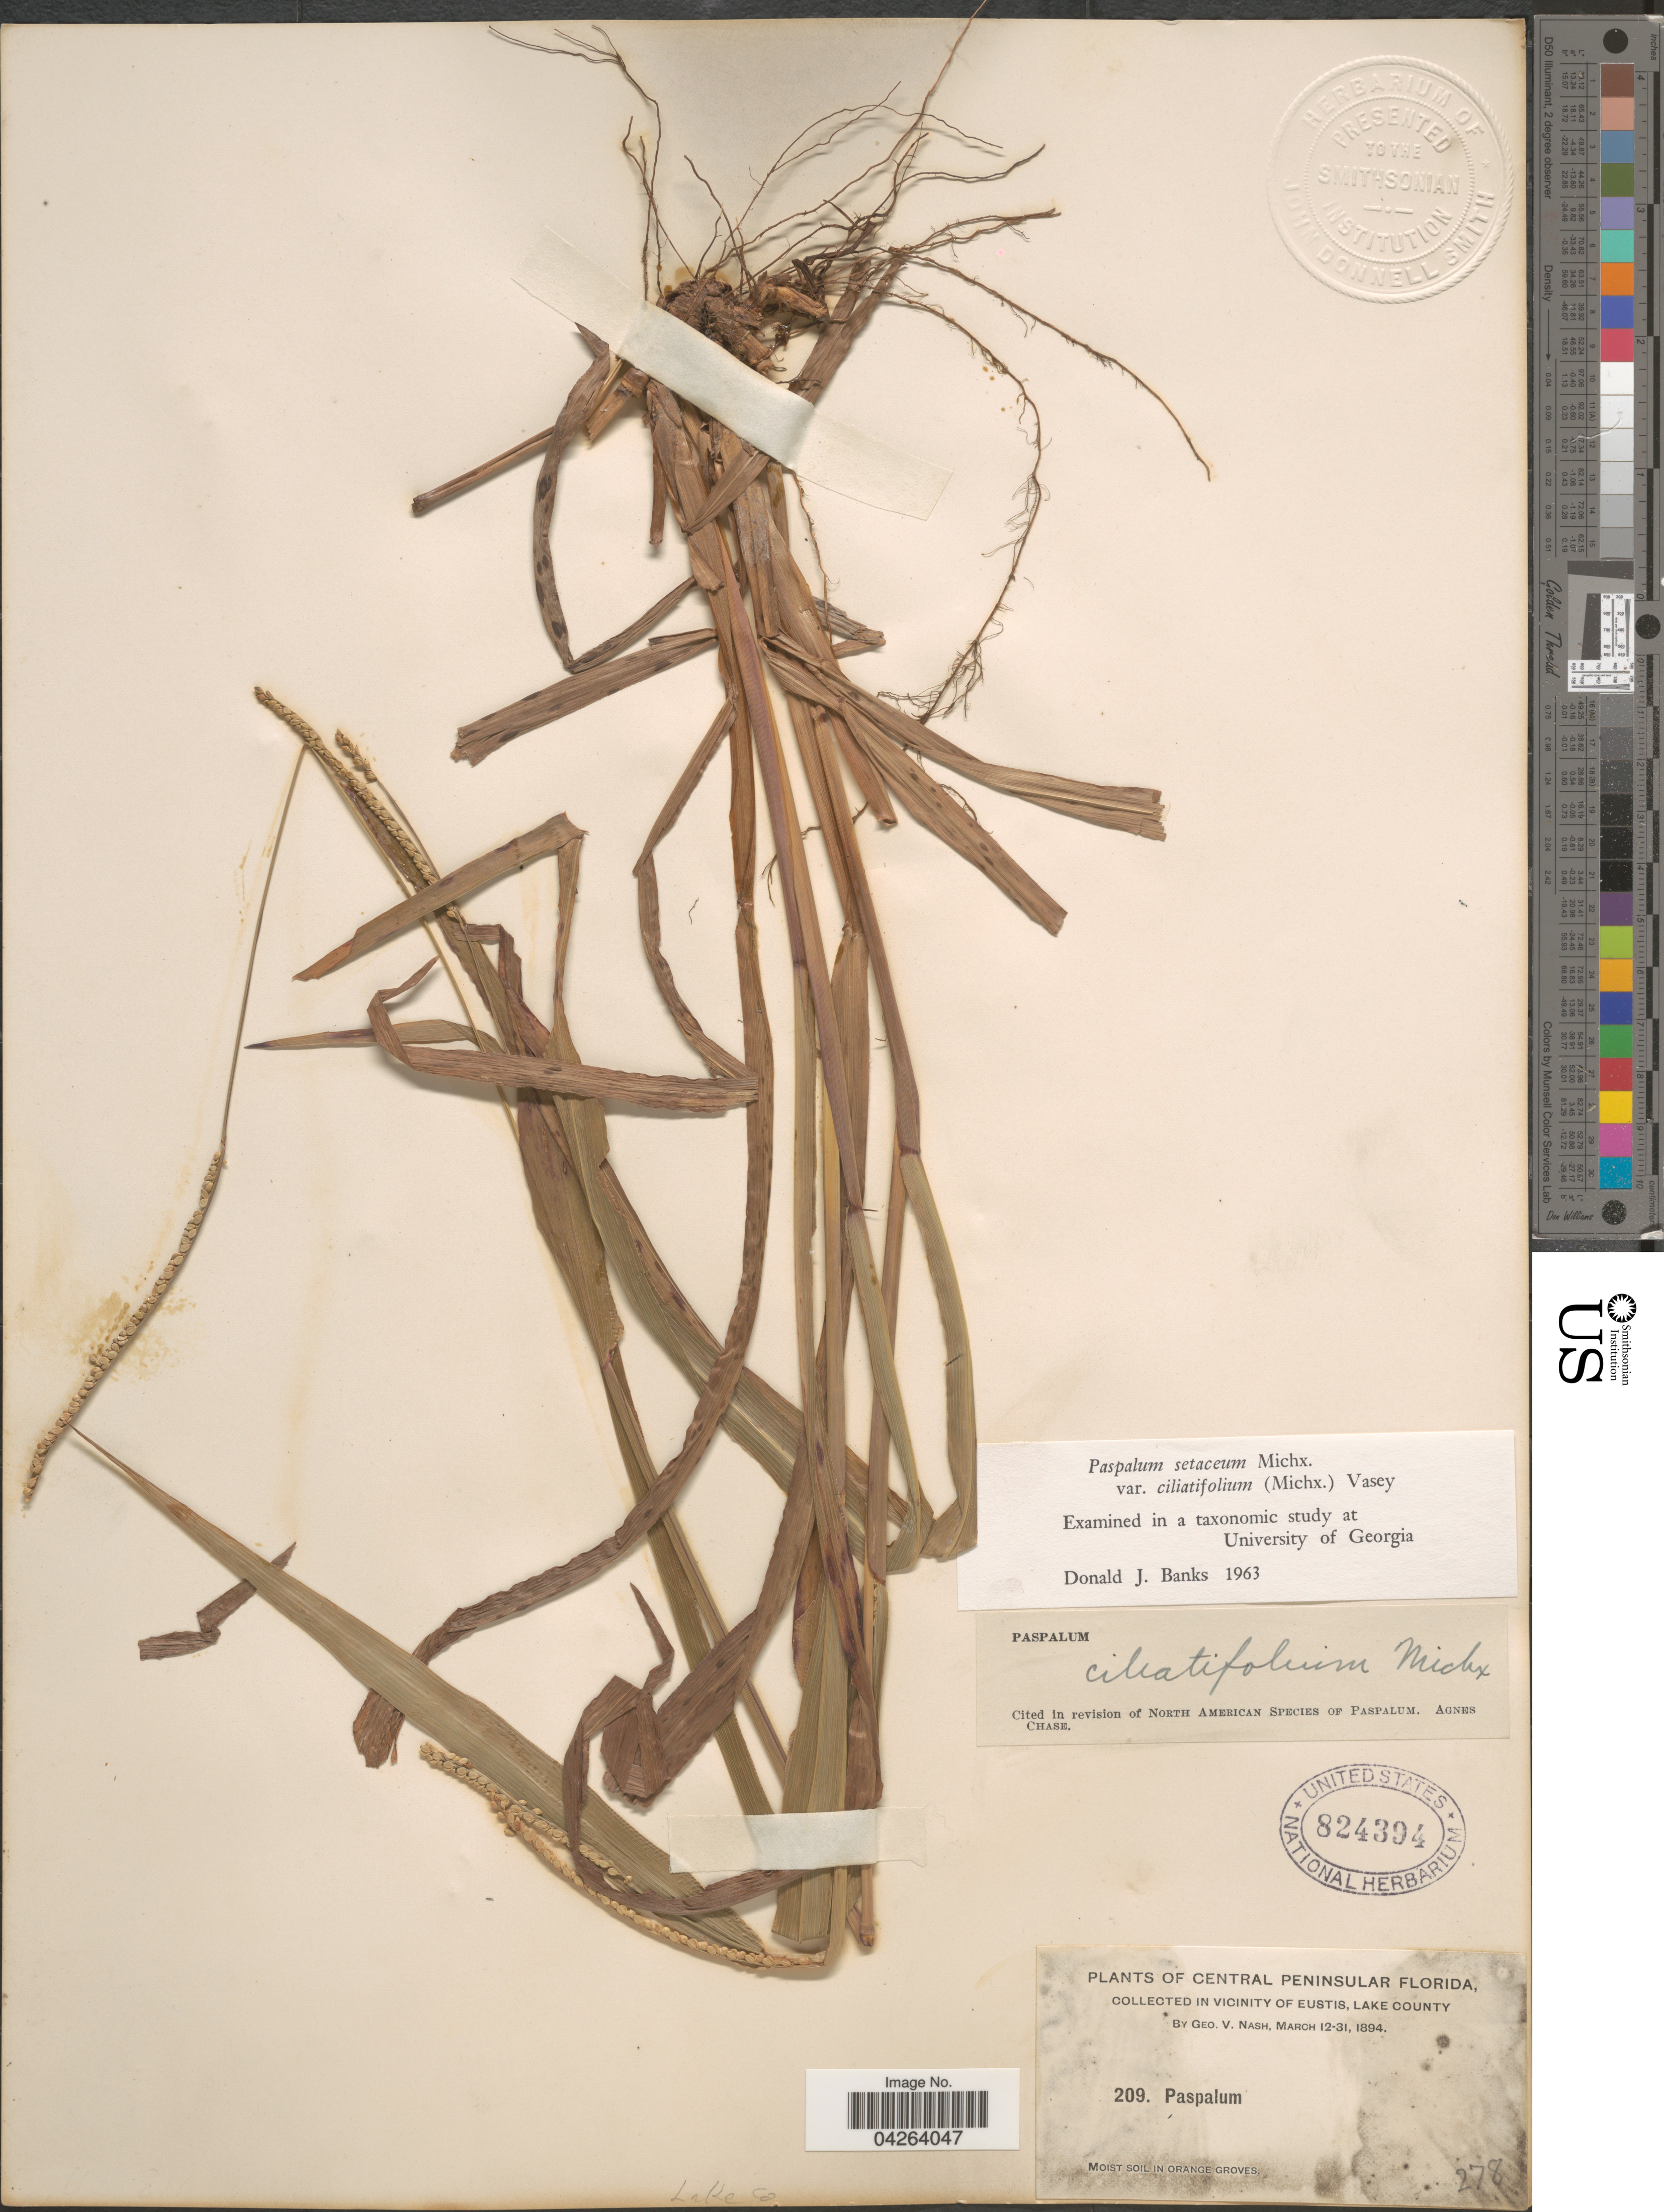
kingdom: Plantae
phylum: Tracheophyta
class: Liliopsida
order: Poales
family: Poaceae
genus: Paspalum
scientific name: Paspalum setaceum var. ciliatifolium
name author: (Michx.) Vasey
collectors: G. V. Nash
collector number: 209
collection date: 1894-03-12/1894-03-31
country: United States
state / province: Florida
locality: Central Peninsular Florida. In vicinity of Eustis, Lake County. Moist soil in orange groves.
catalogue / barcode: US 824394